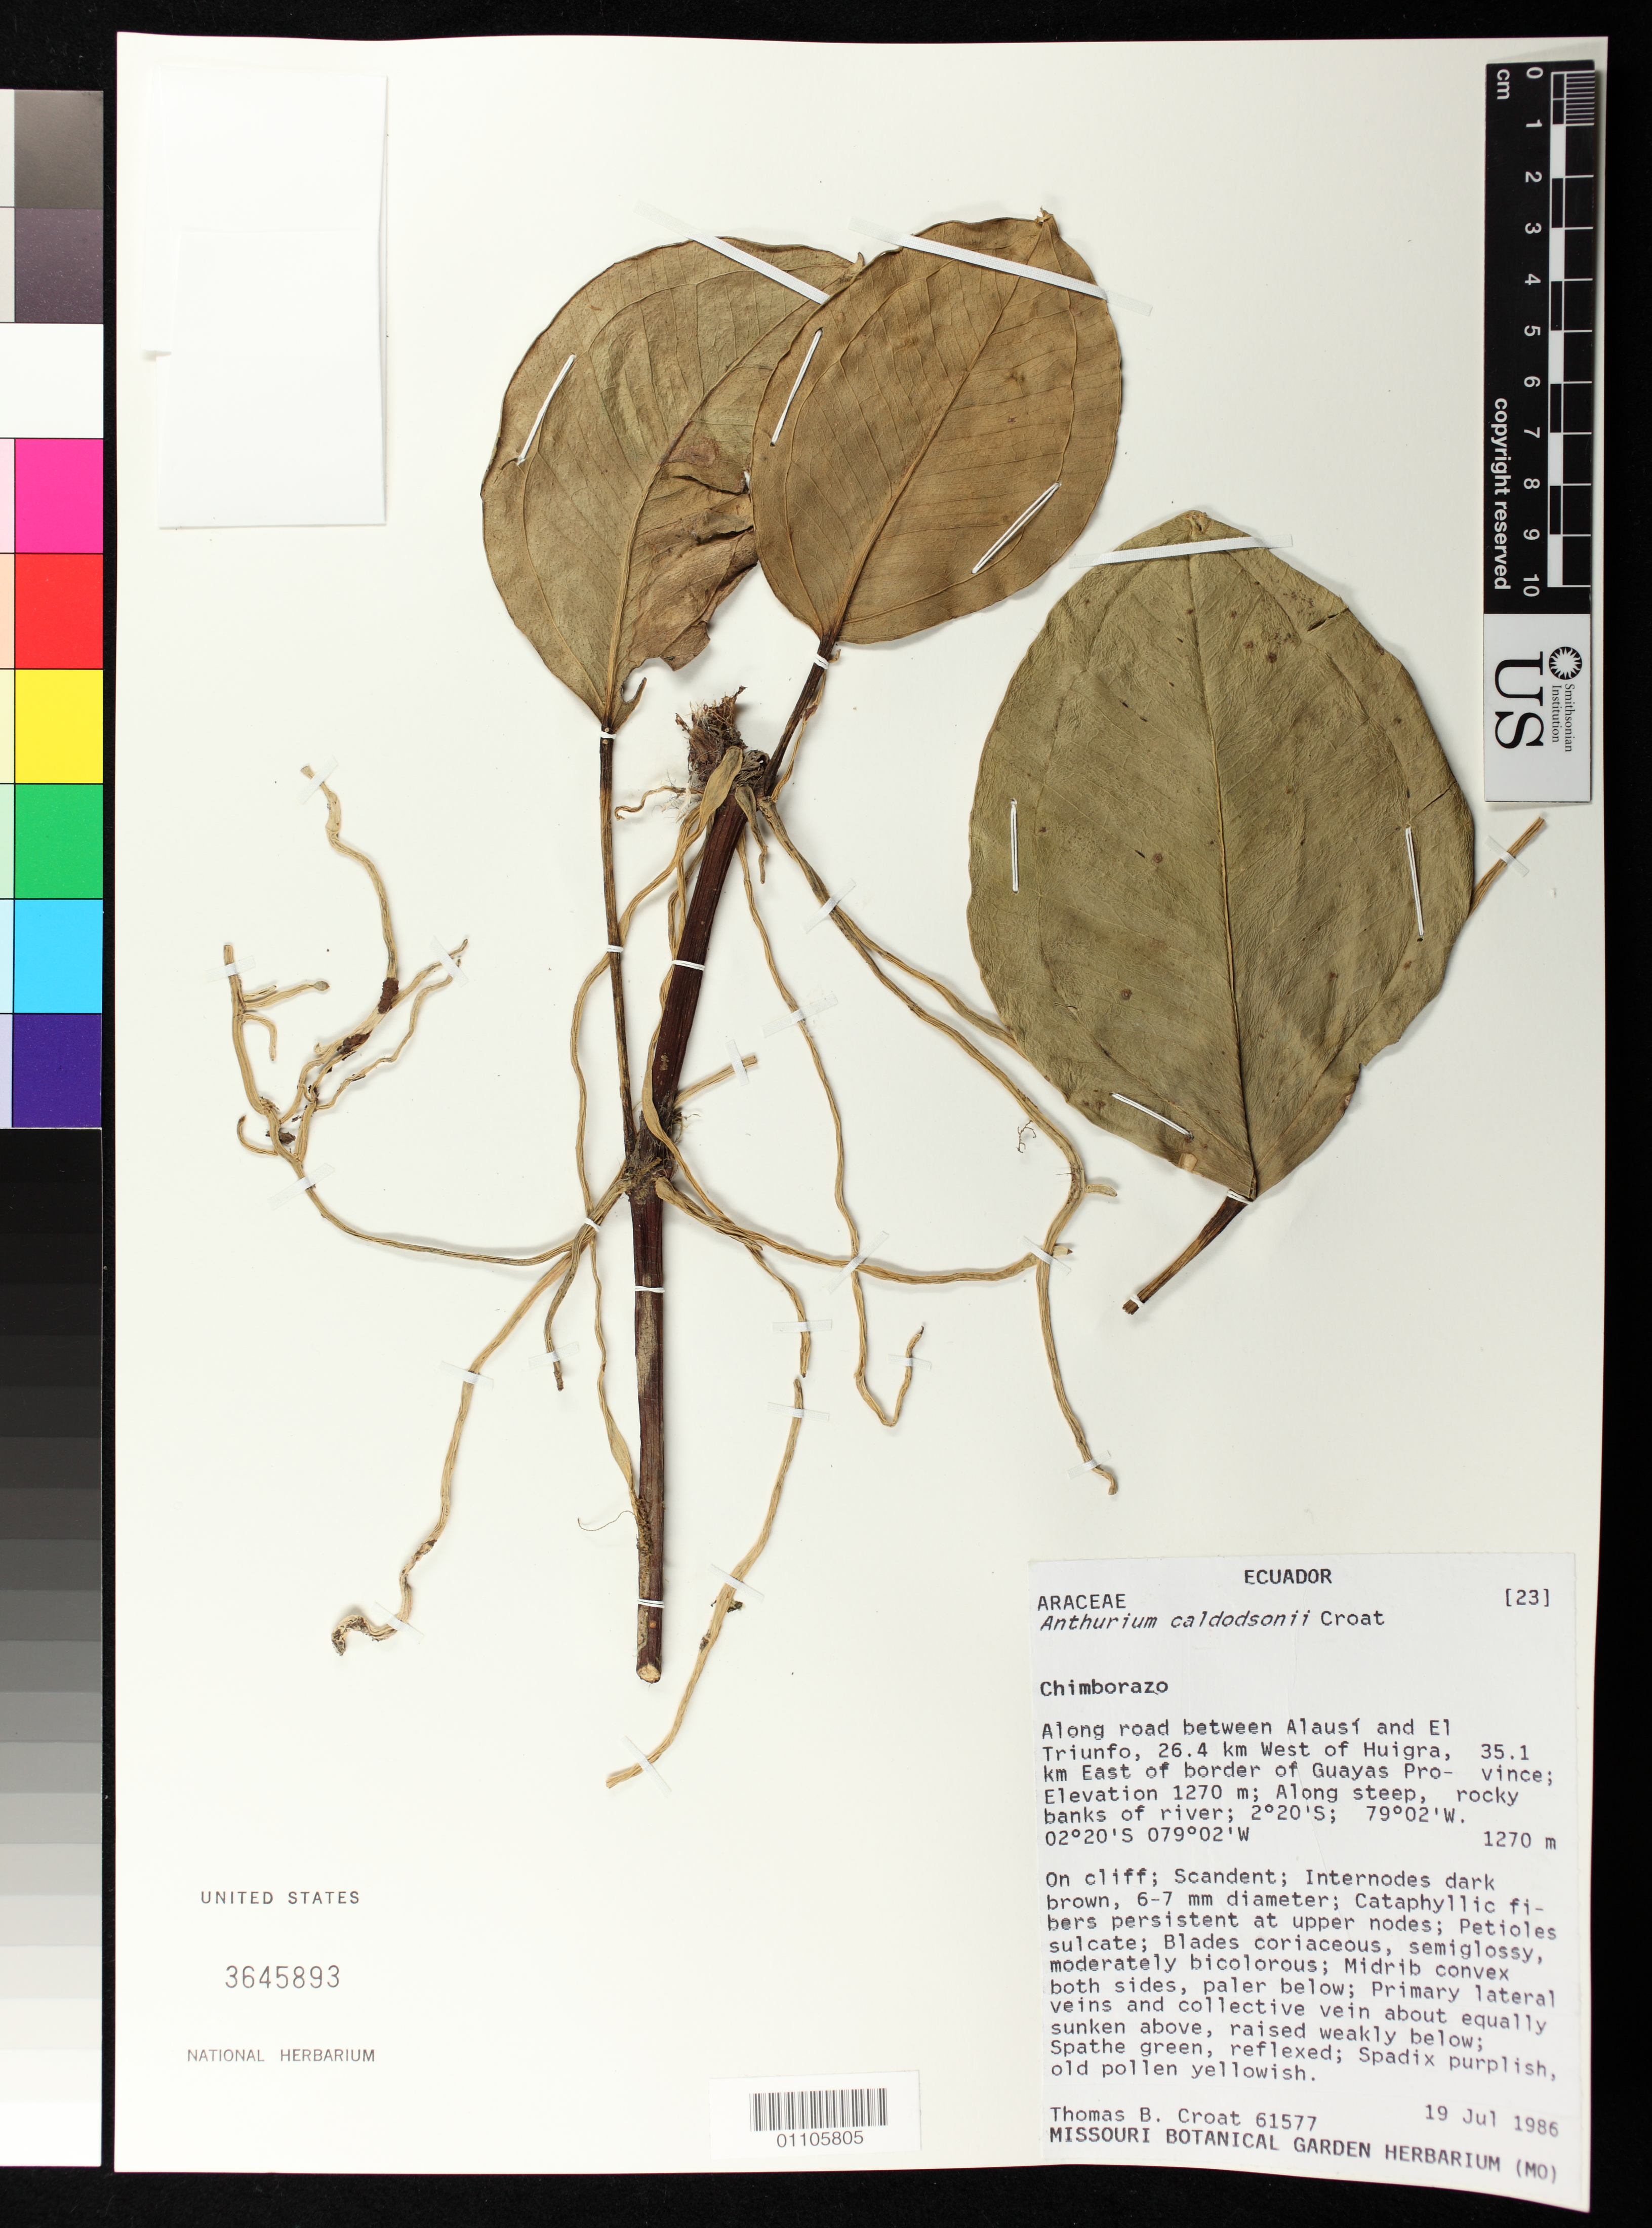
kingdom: Plantae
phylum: Tracheophyta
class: Liliopsida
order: Alismatales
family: Araceae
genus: Anthurium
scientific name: Anthurium caldodsonii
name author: Croat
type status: Isotype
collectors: T. B. Croat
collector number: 61577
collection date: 1986-07-19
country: Ecuador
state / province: Chimborazo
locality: Along road between Alausí and El Triunfo, 26.4 km west of Huigra, 35.1 km east of border of Guayas Province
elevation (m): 1270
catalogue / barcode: US 3645893